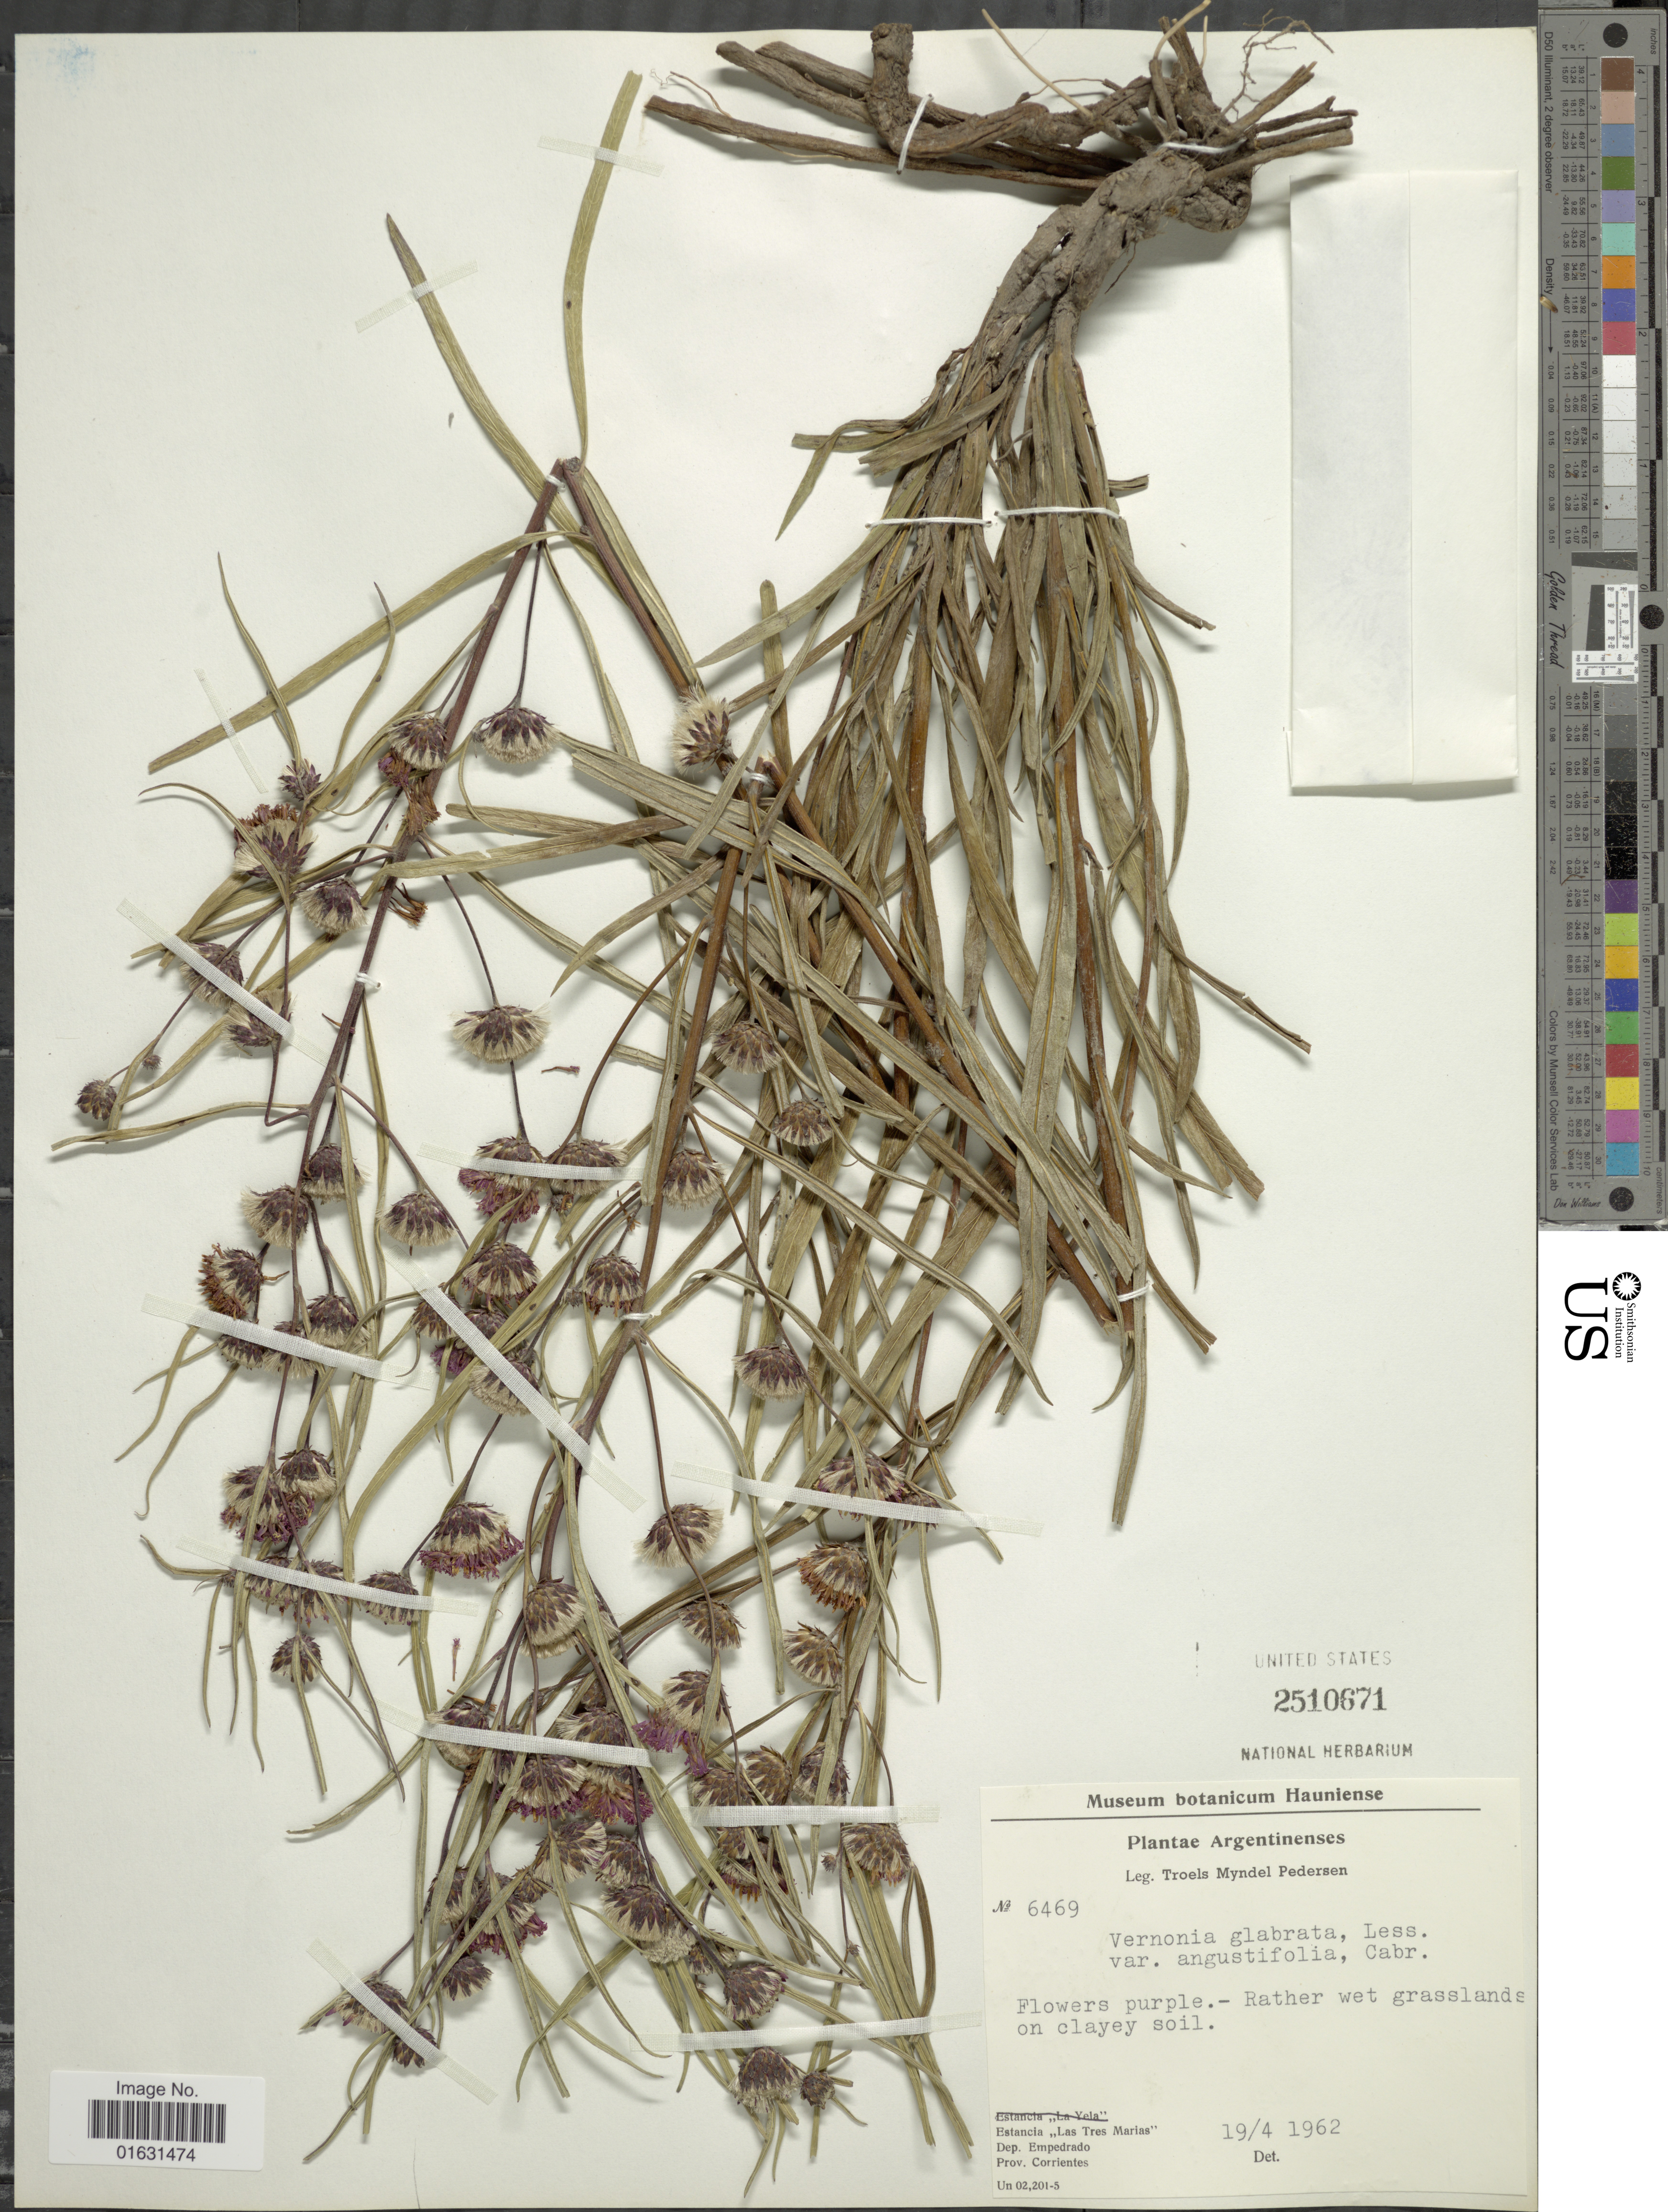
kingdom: Plantae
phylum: Tracheophyta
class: Magnoliopsida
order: Asterales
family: Asteraceae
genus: Lessingianthus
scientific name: Lessingianthus glabratus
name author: (Less.) H. Rob.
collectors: T. Pederson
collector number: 6469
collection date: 1962-04-19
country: Argentina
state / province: Corrientes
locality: Estancia Las Tres Marias, Dep. Empedrado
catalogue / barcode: US 2410971